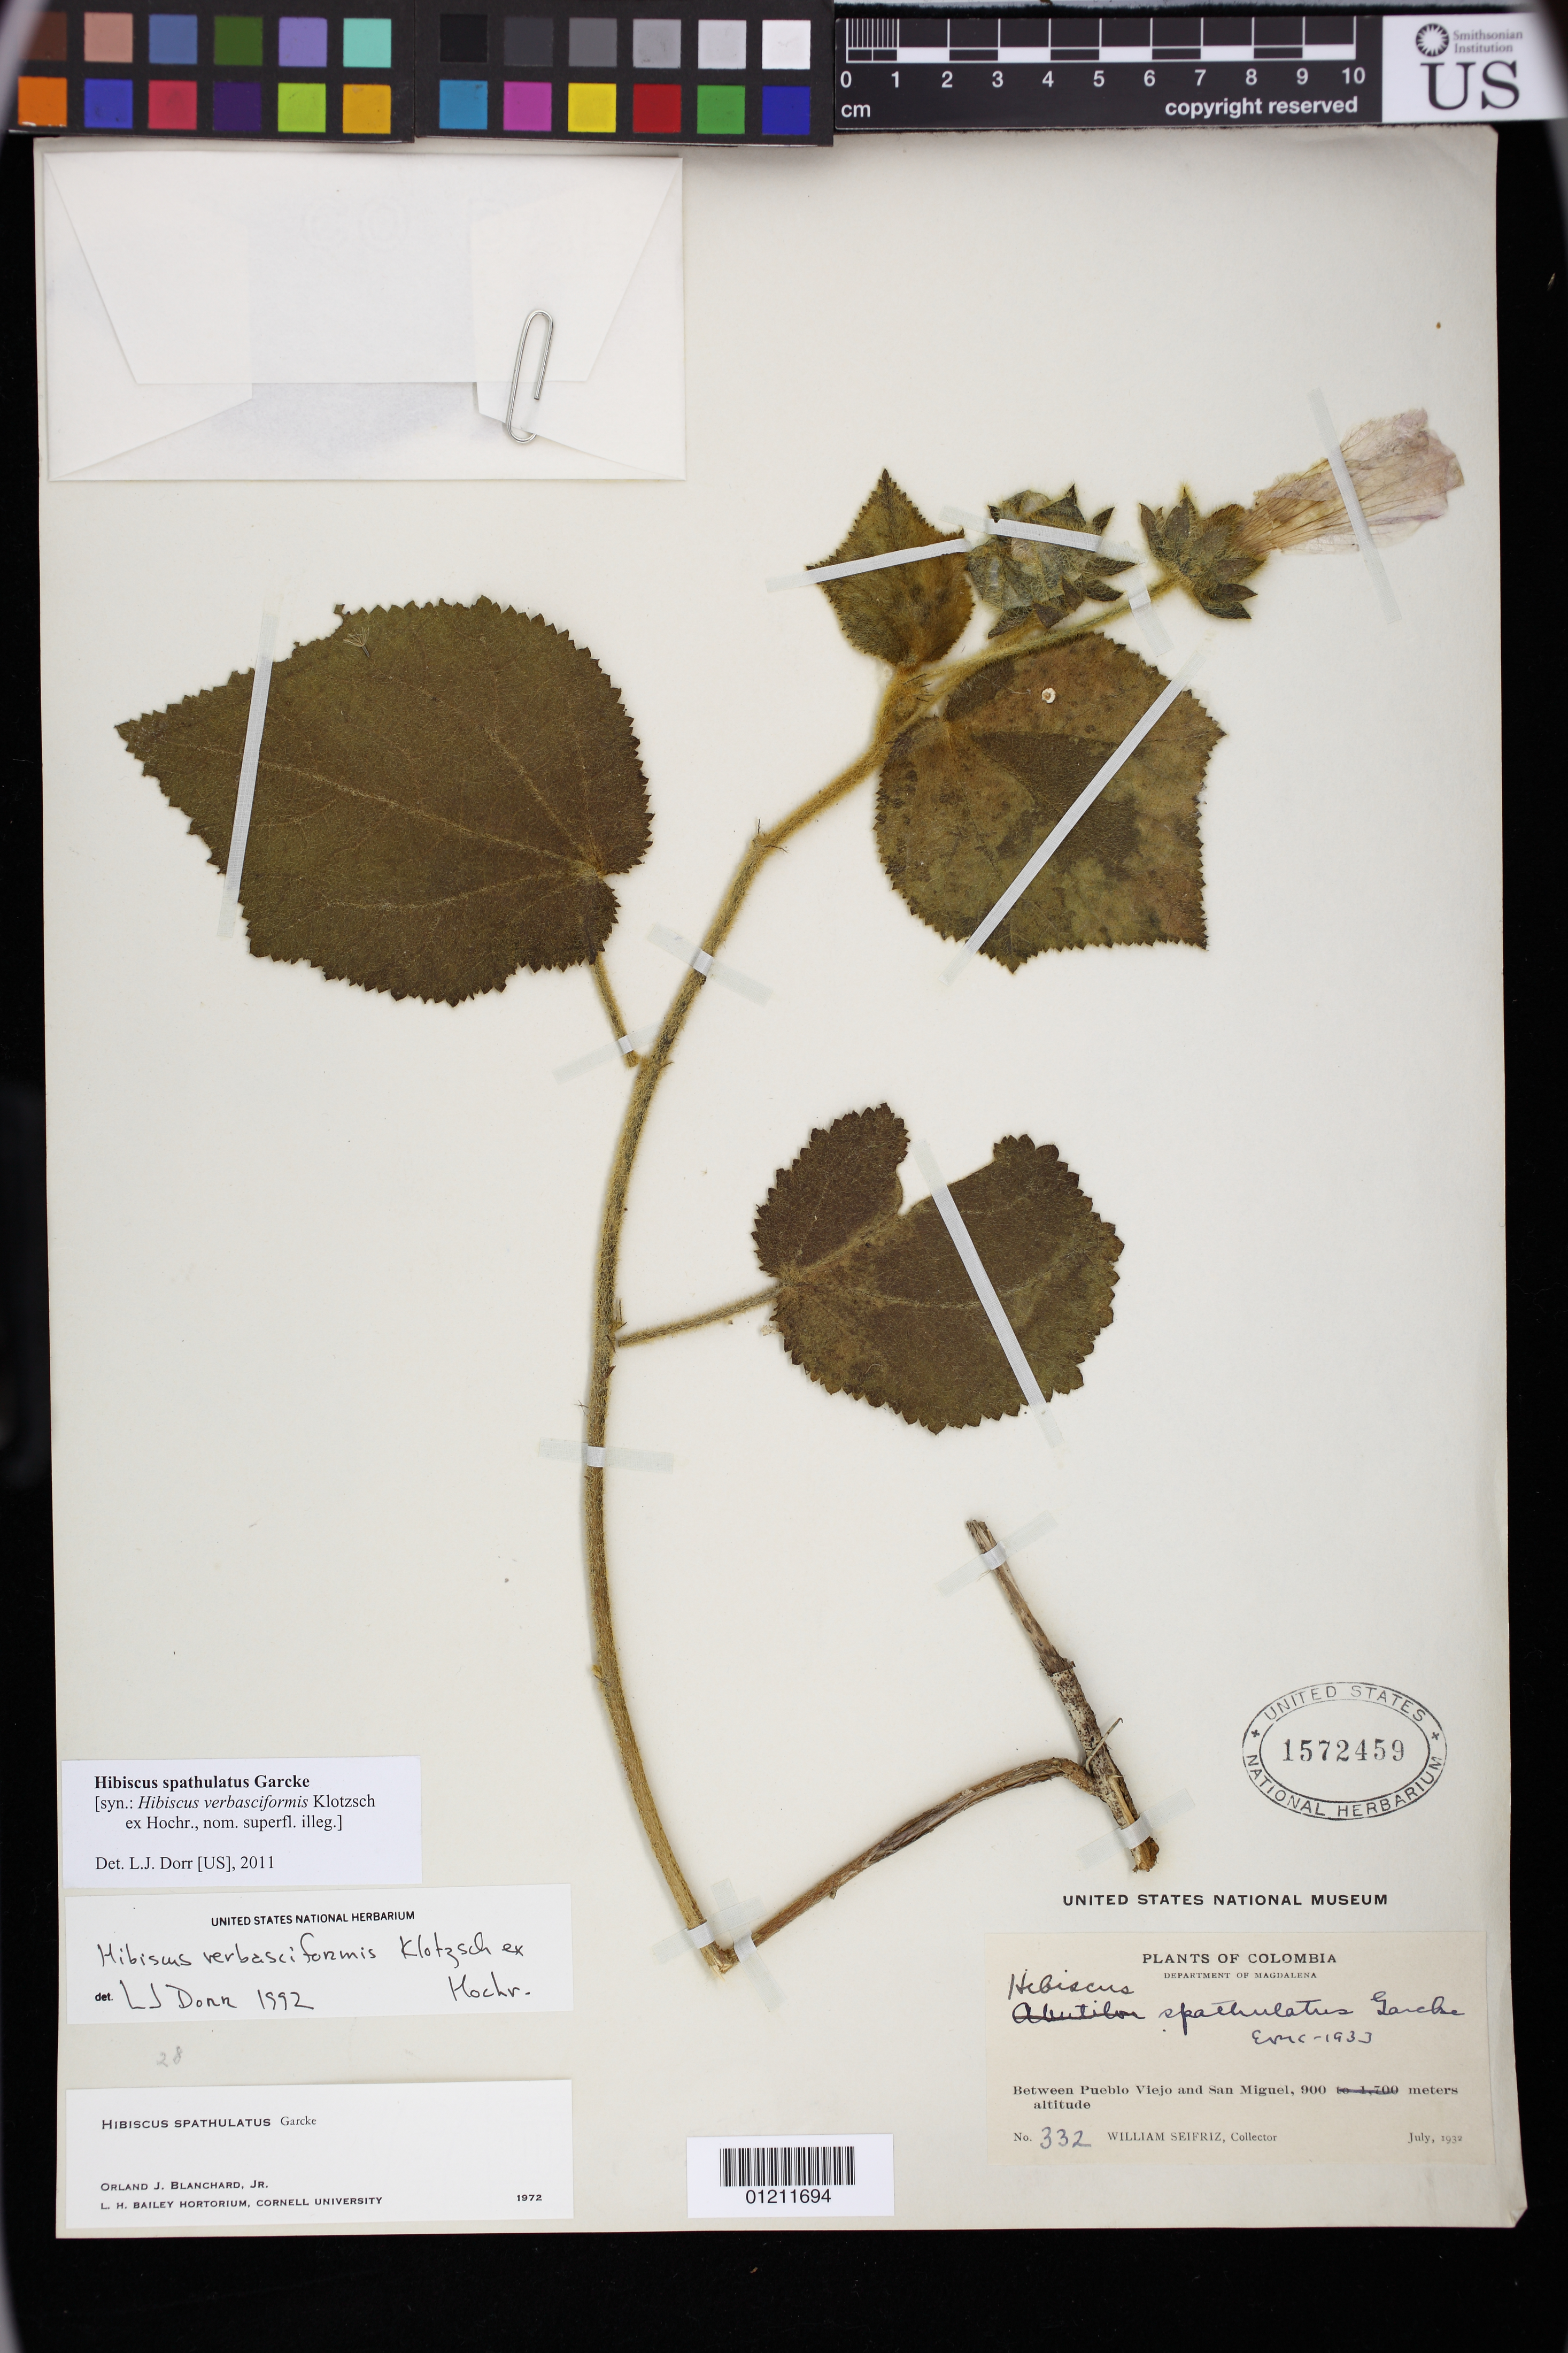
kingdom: Plantae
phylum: Tracheophyta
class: Magnoliopsida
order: Malvales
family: Malvaceae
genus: Hibiscus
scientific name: Hibiscus spathulatus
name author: Garcke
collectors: W. Seifriz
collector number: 332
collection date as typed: Jul 1932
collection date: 1932-07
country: Colombia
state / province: Magdalena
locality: Department of Magdalena: Between Pueblo Viejo and San Miguel.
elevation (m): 900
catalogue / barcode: US 1572459